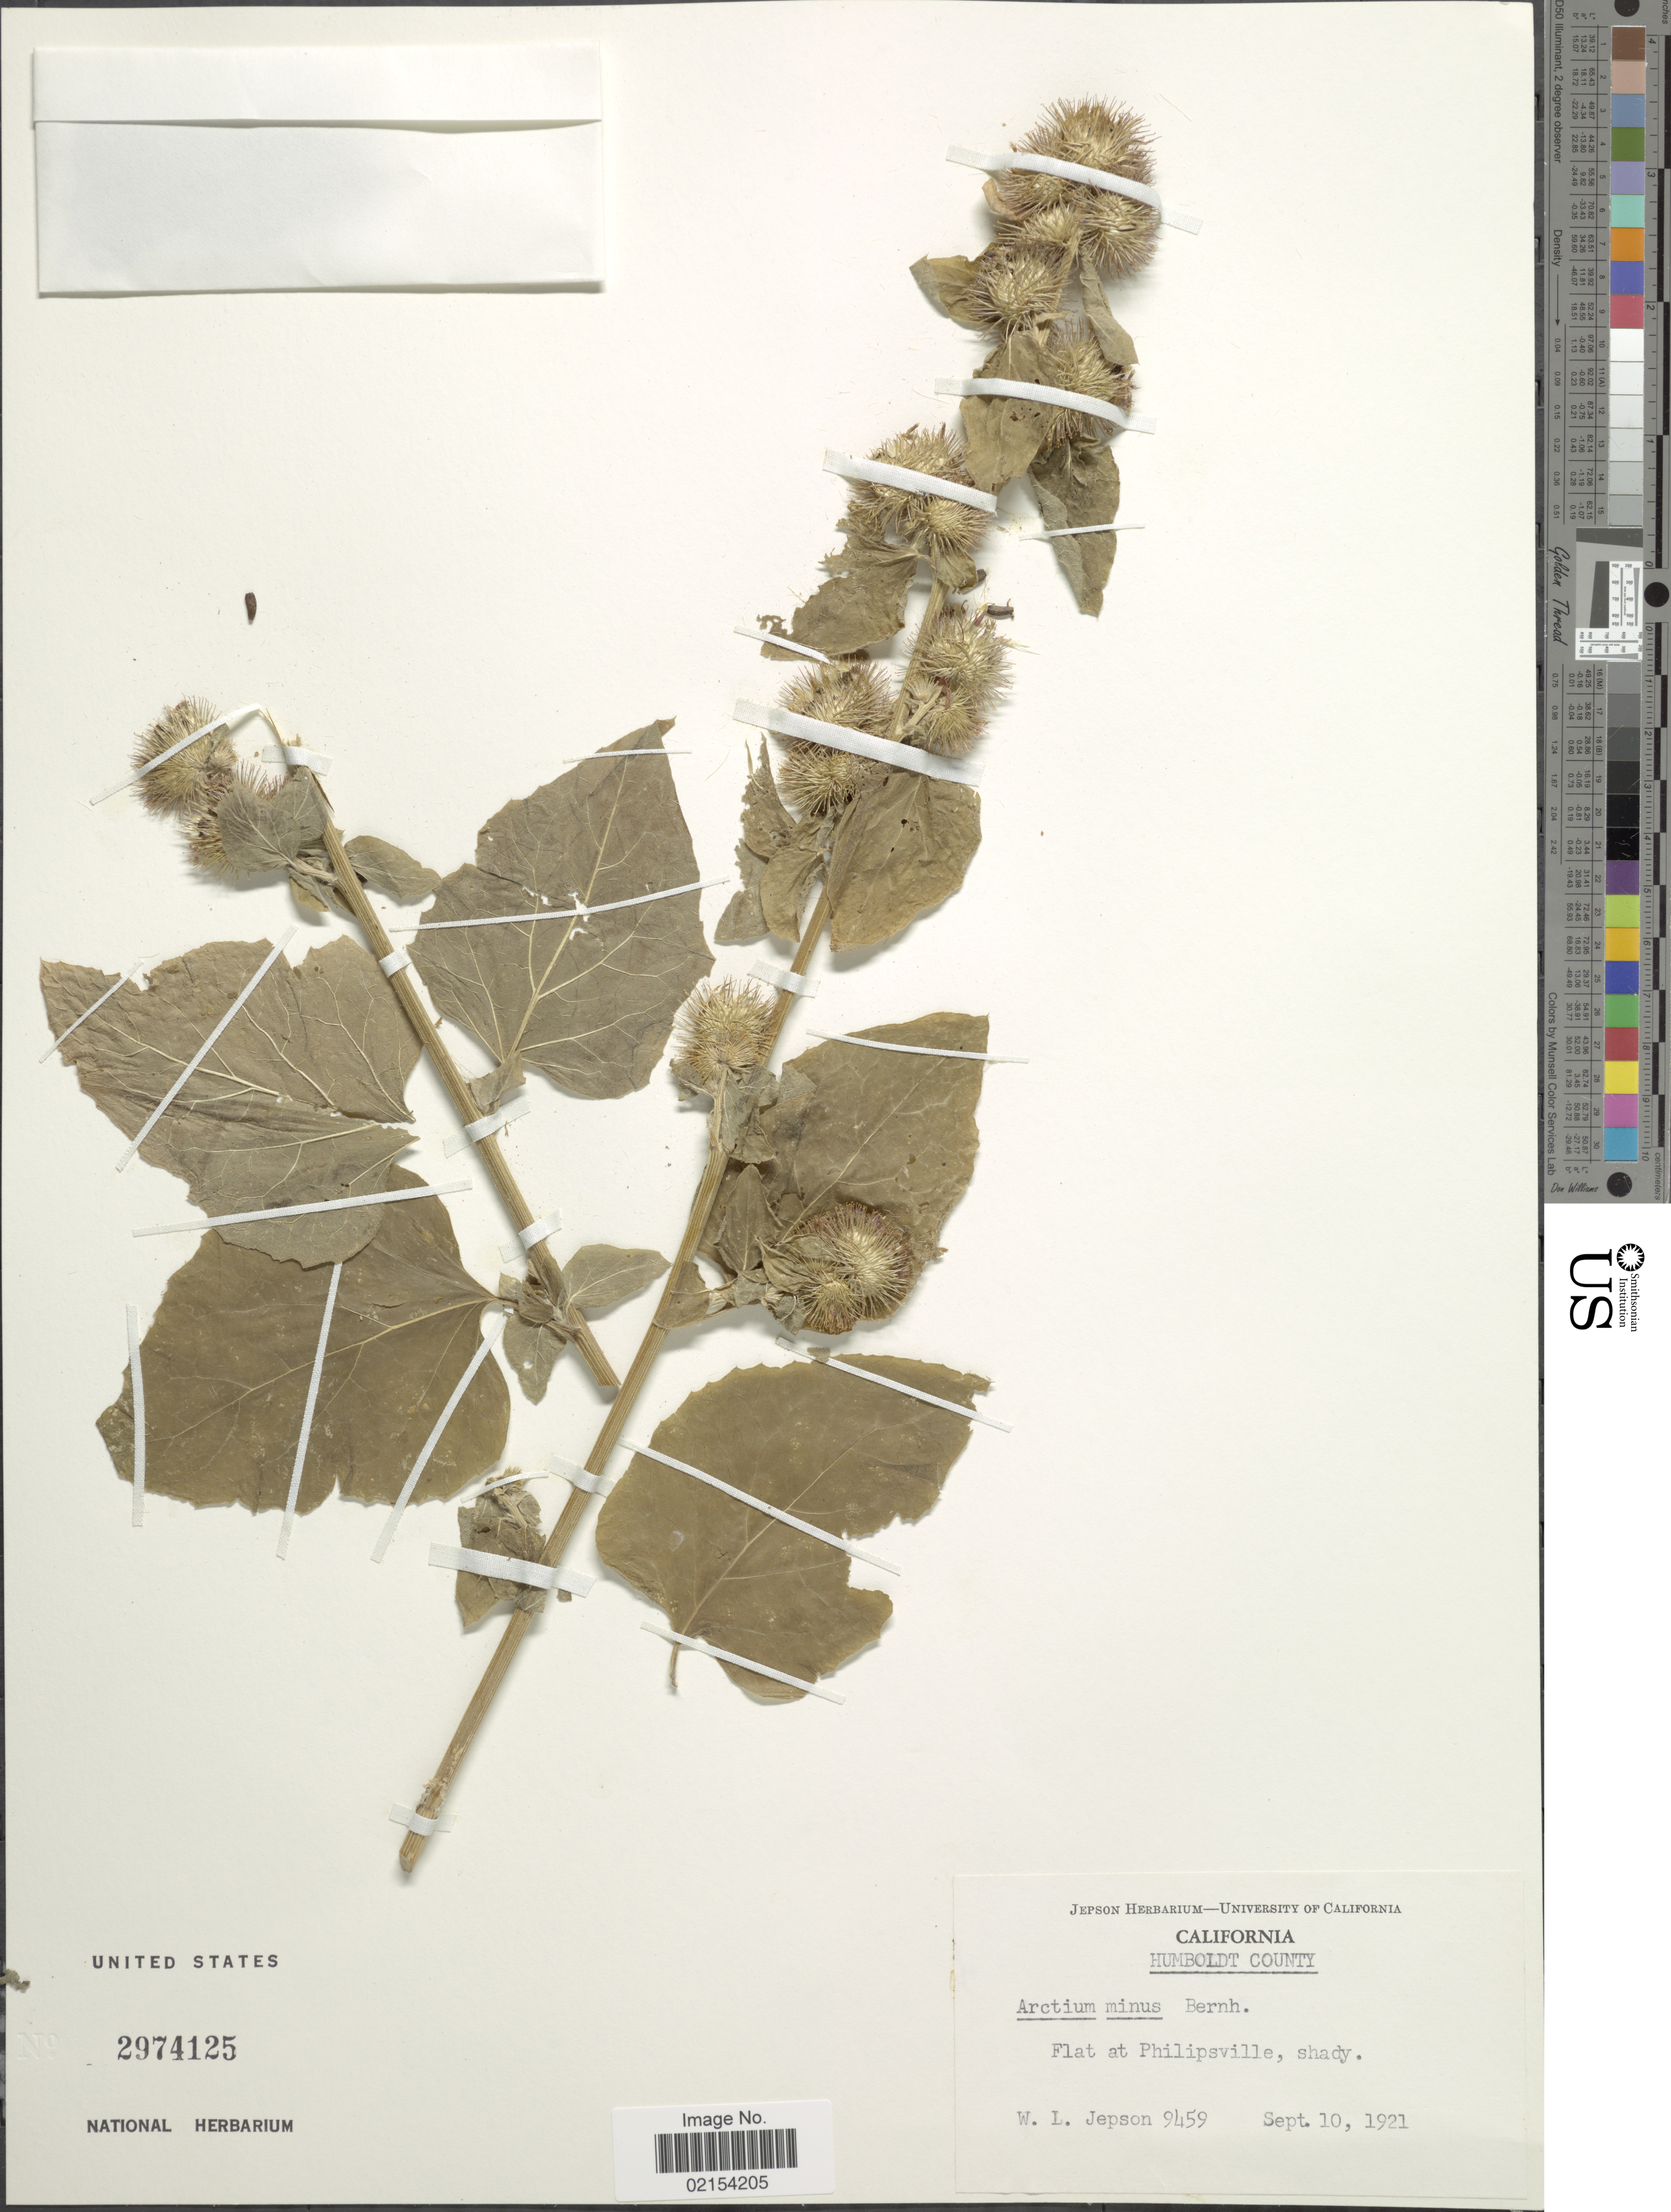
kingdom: Plantae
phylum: Tracheophyta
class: Magnoliopsida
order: Asterales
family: Asteraceae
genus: Arctium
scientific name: Arctium minus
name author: (Hill) Bernh.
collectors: W. L. Jepson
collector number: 9459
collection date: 1921-09-10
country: United States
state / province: California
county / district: Humboldt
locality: Humboldt County. Flat at Philipsville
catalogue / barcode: US 2974125